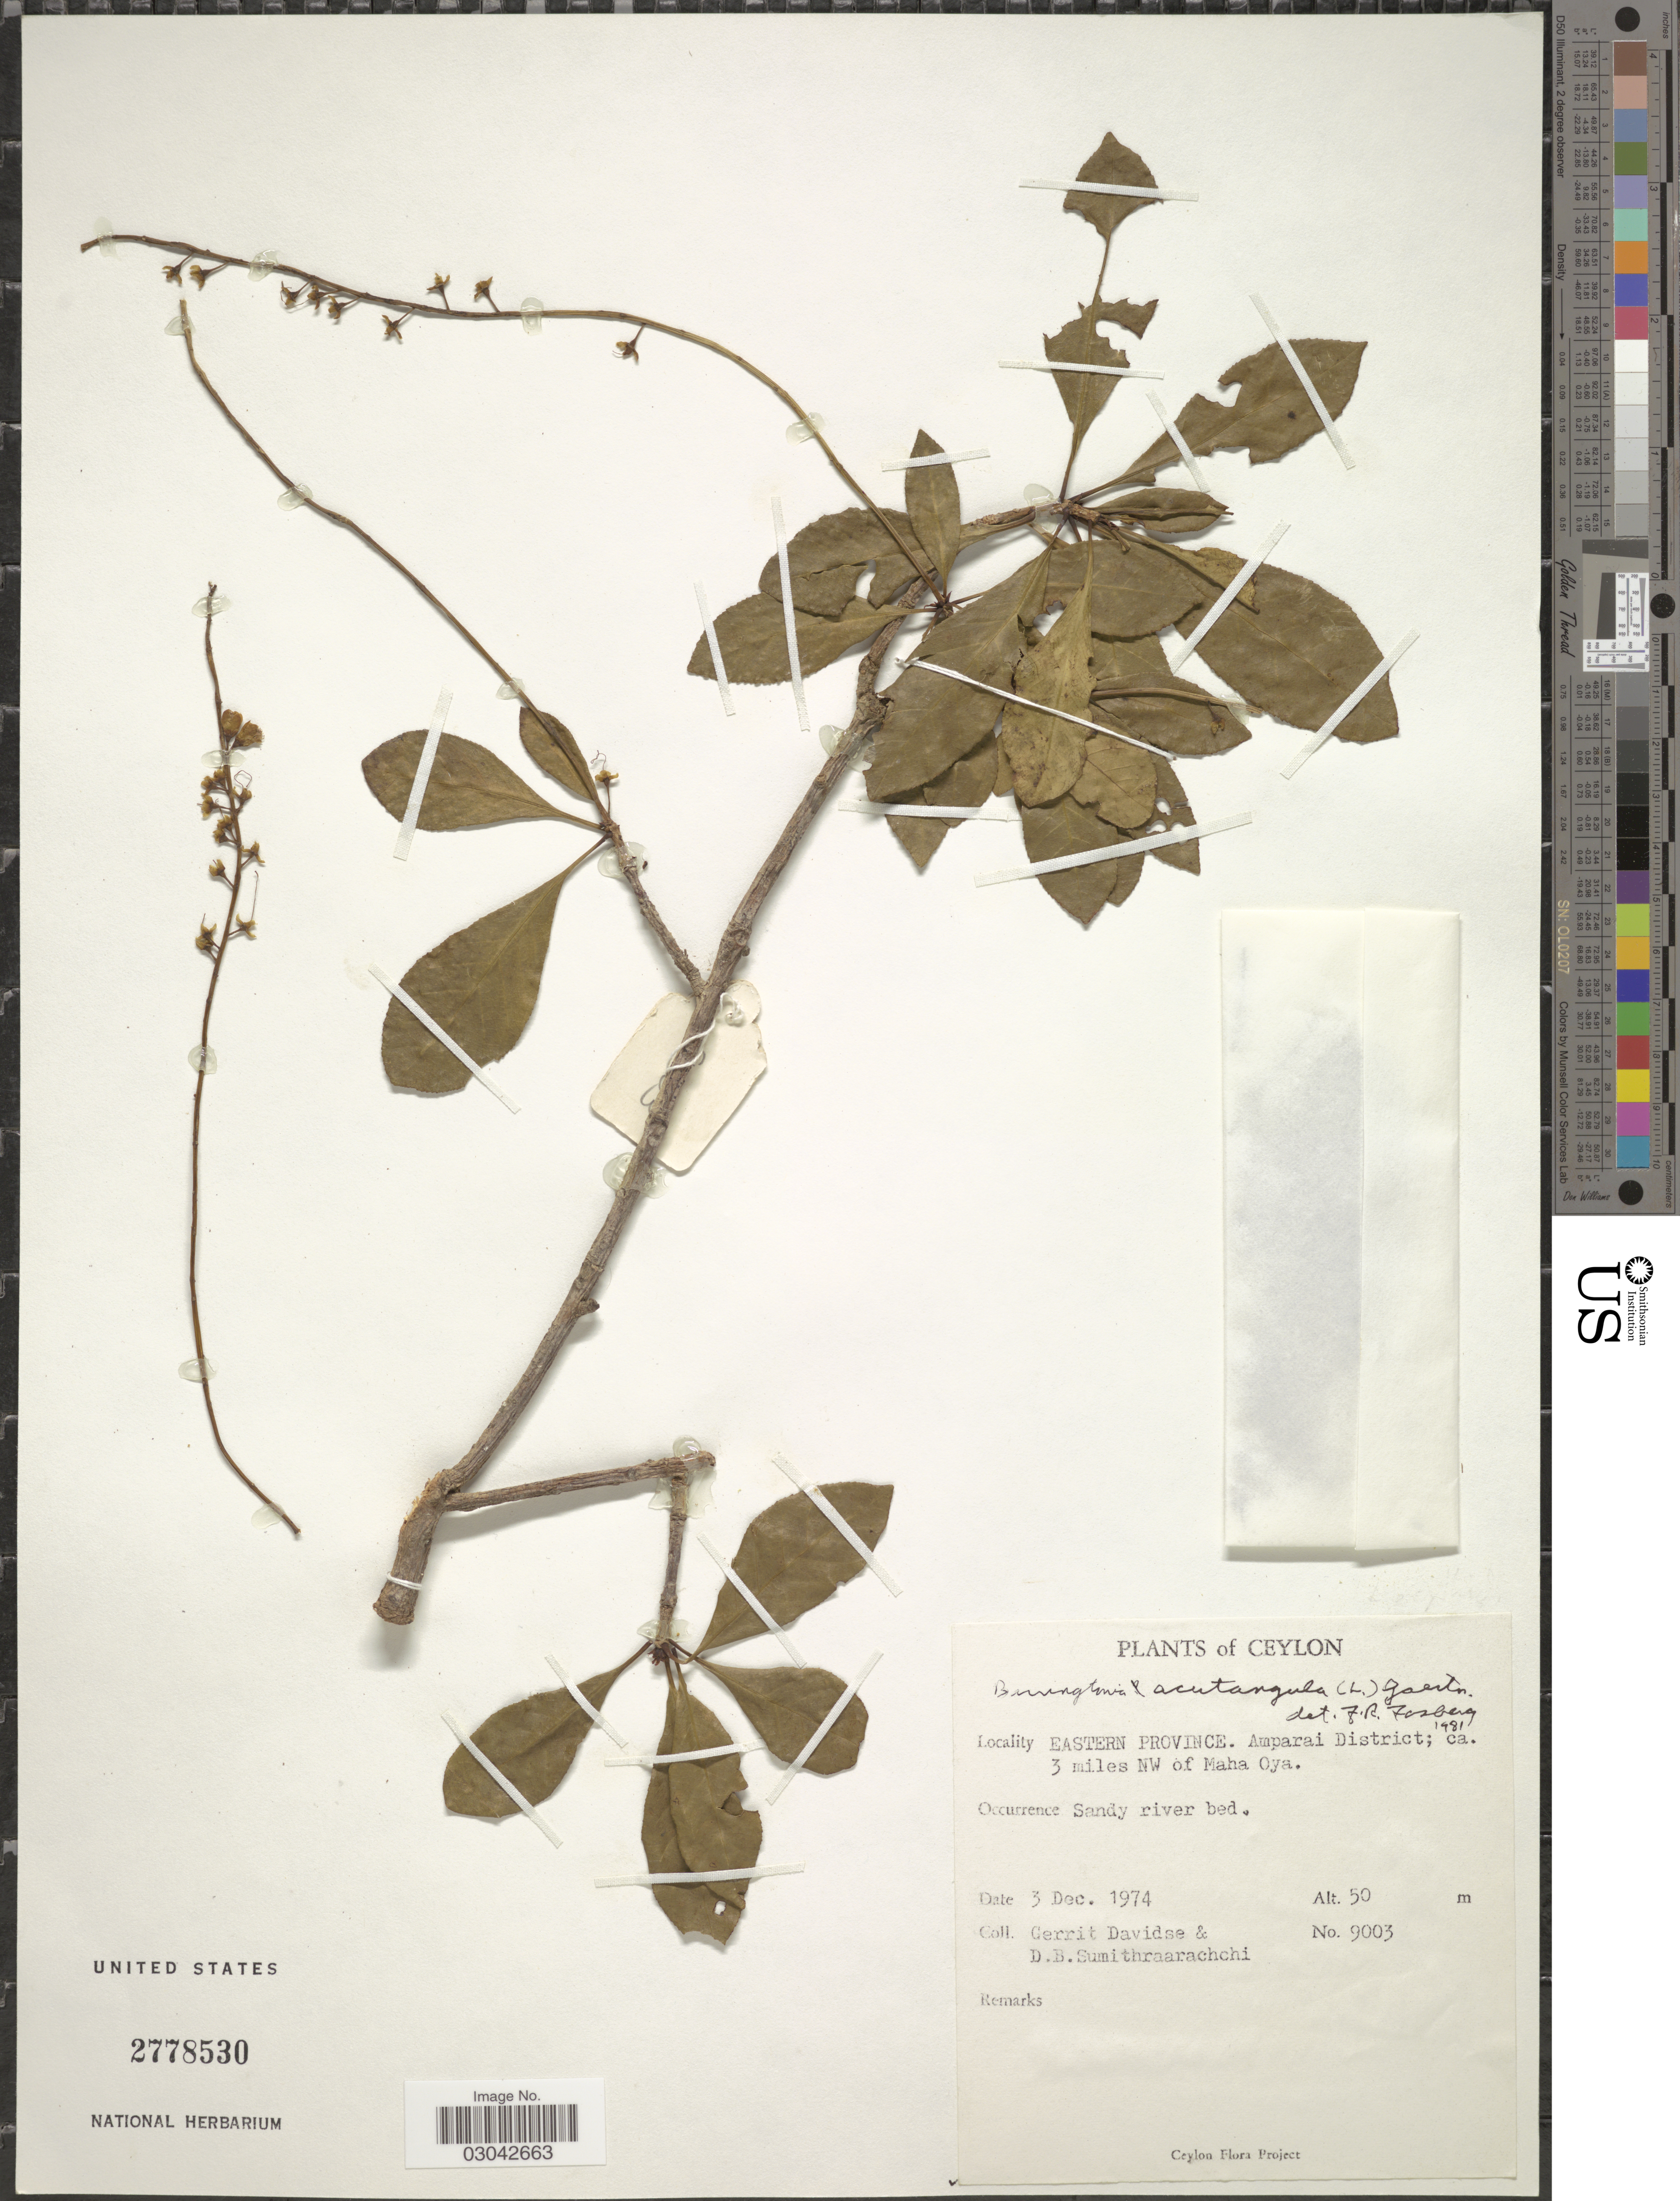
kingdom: Plantae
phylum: Tracheophyta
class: Magnoliopsida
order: Ericales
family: Lecythidaceae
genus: Barringtonia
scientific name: Barringtonia acutangula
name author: (L.) Gaertn.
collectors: G. Davidse & D. B. Sumithraarachchi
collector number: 9003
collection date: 1974-12-03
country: Sri Lanka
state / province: Eastern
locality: Ceylon. Amparai District; ca, 3 miles NW of Maha Oya.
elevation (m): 50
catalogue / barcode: US 2778530